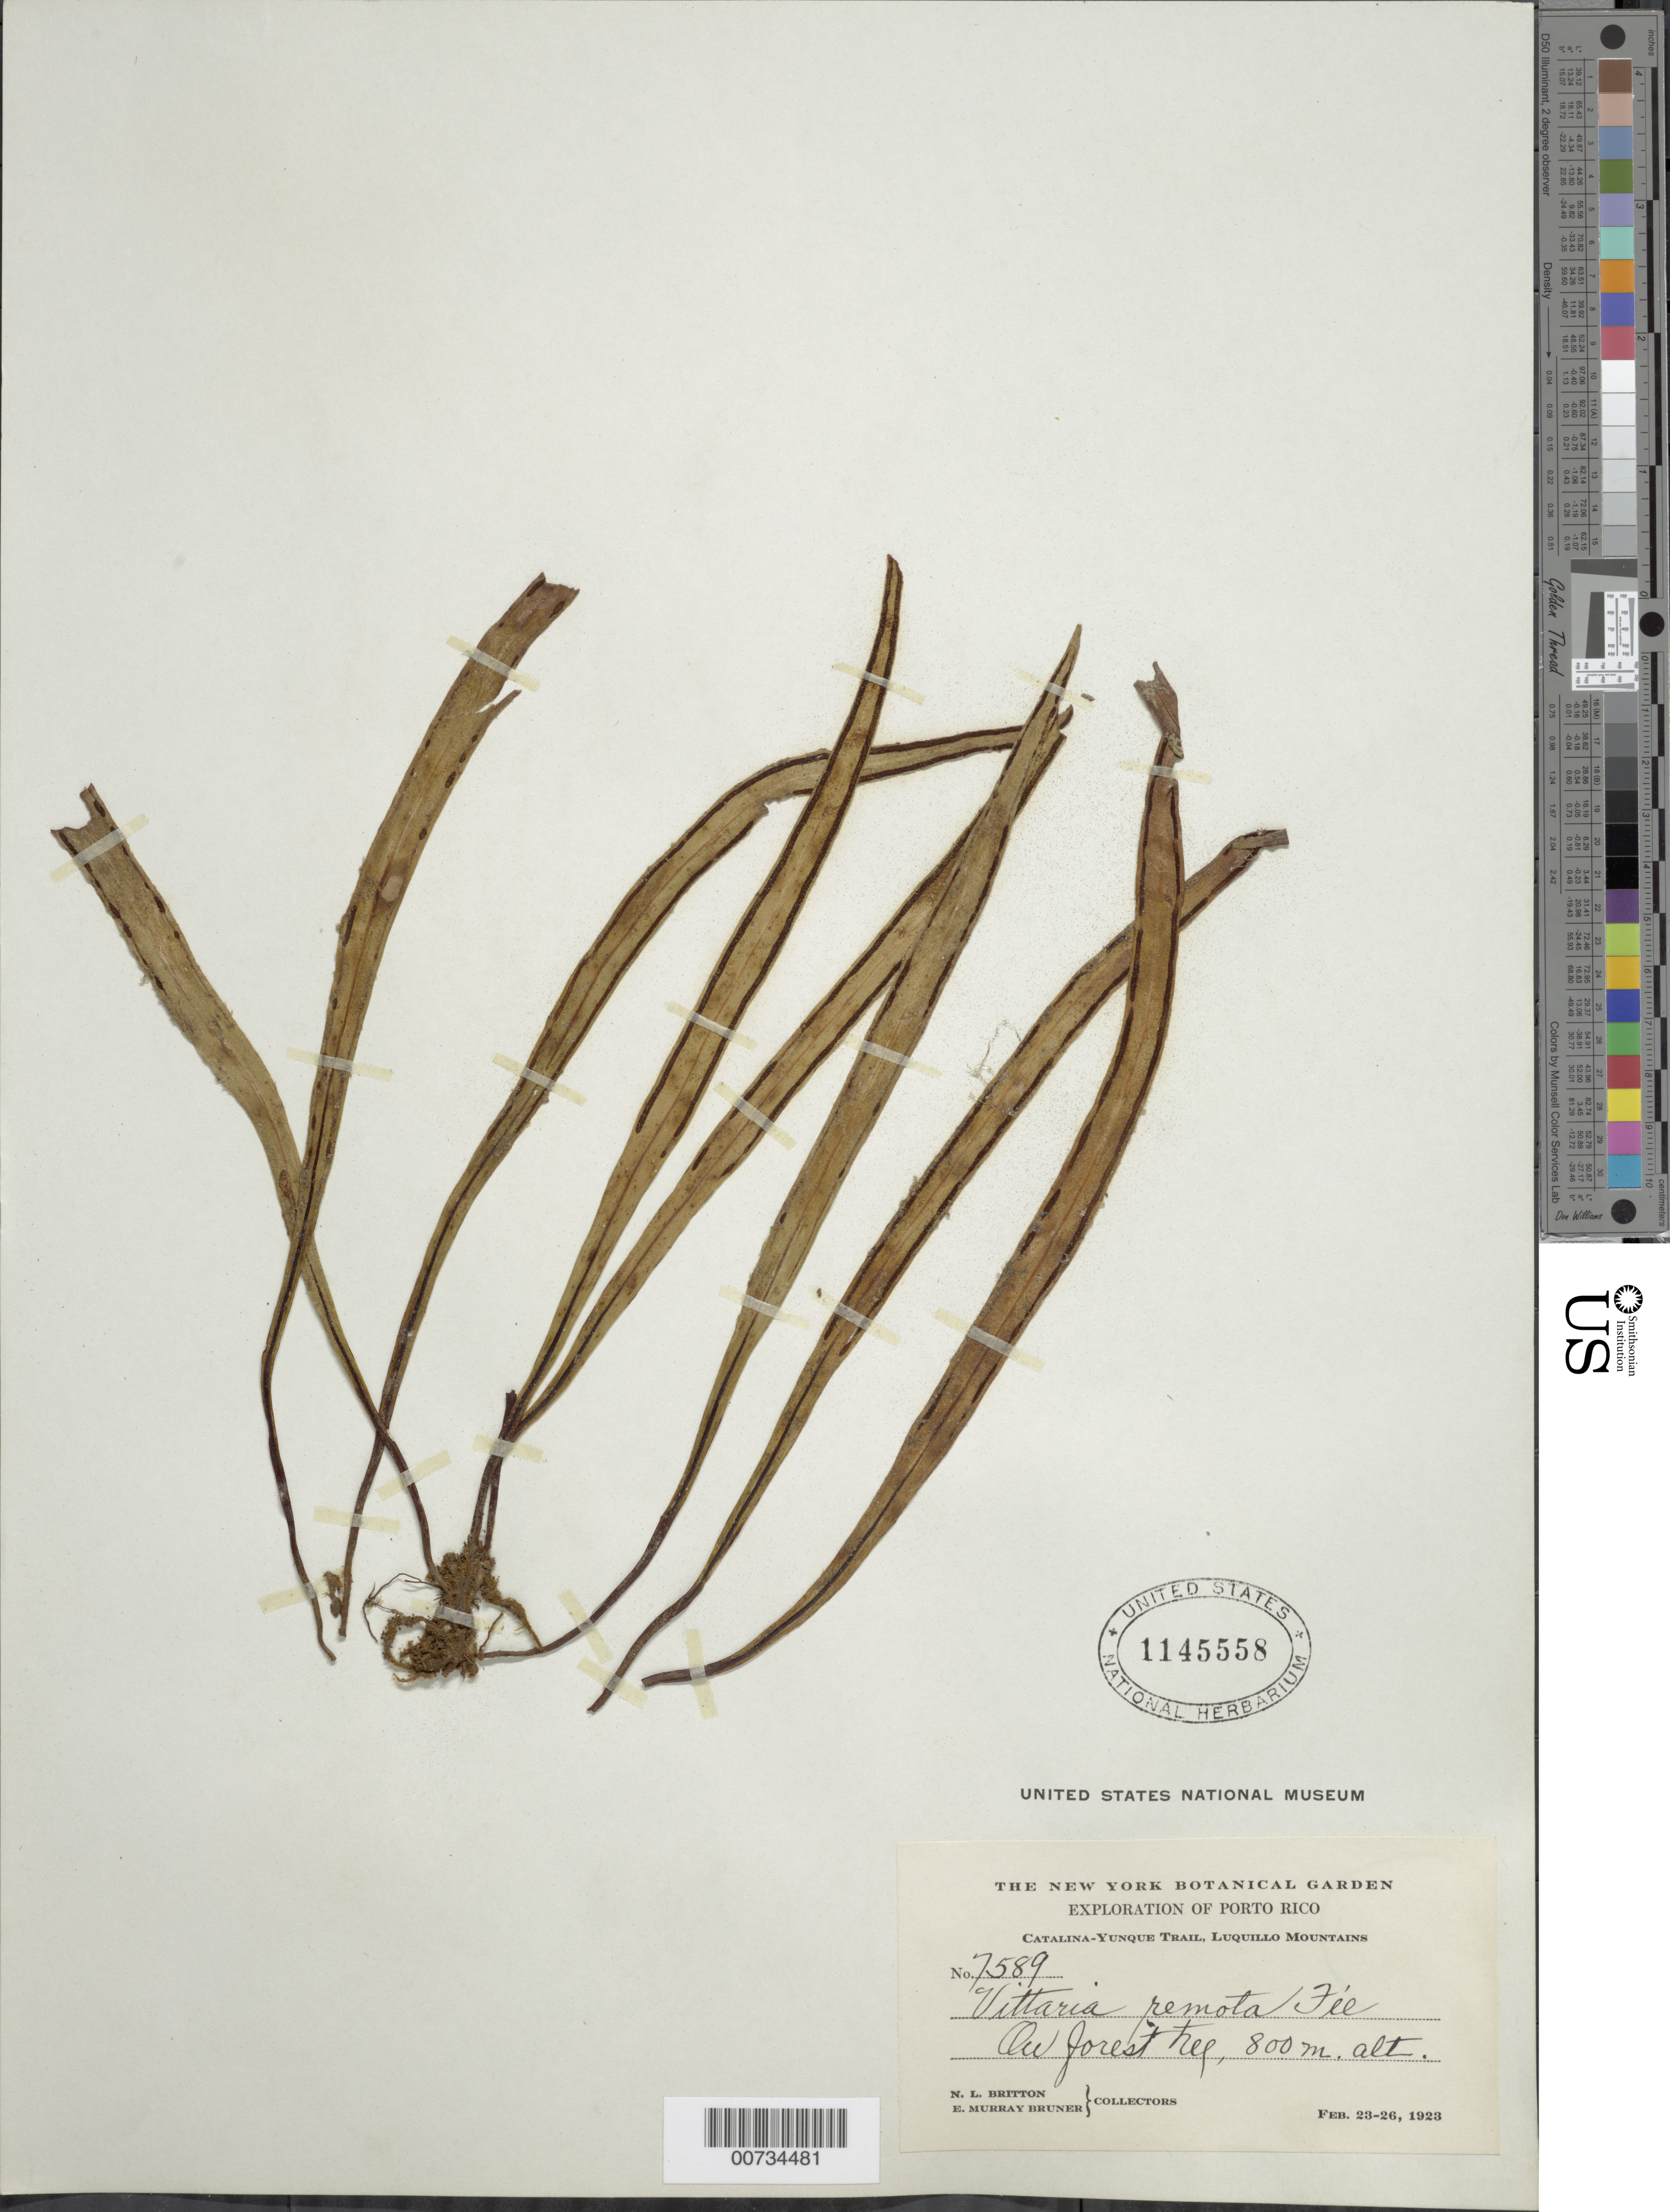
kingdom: Plantae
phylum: Tracheophyta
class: Polypodiopsida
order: Polypodiales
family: Pteridaceae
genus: Radiovittaria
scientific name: Radiovittaria remota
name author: (Fée) E.H. Crane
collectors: N. Britton & E. Murray Bruner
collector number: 7589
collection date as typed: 23 Feb 1923 to 26 Feb 1923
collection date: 1923-02-23/1923-02-26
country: Puerto Rico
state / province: Luquillo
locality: Catalina- Yunque trail, Luquillo Mts.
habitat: On forest tree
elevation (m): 800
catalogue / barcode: US 1145558